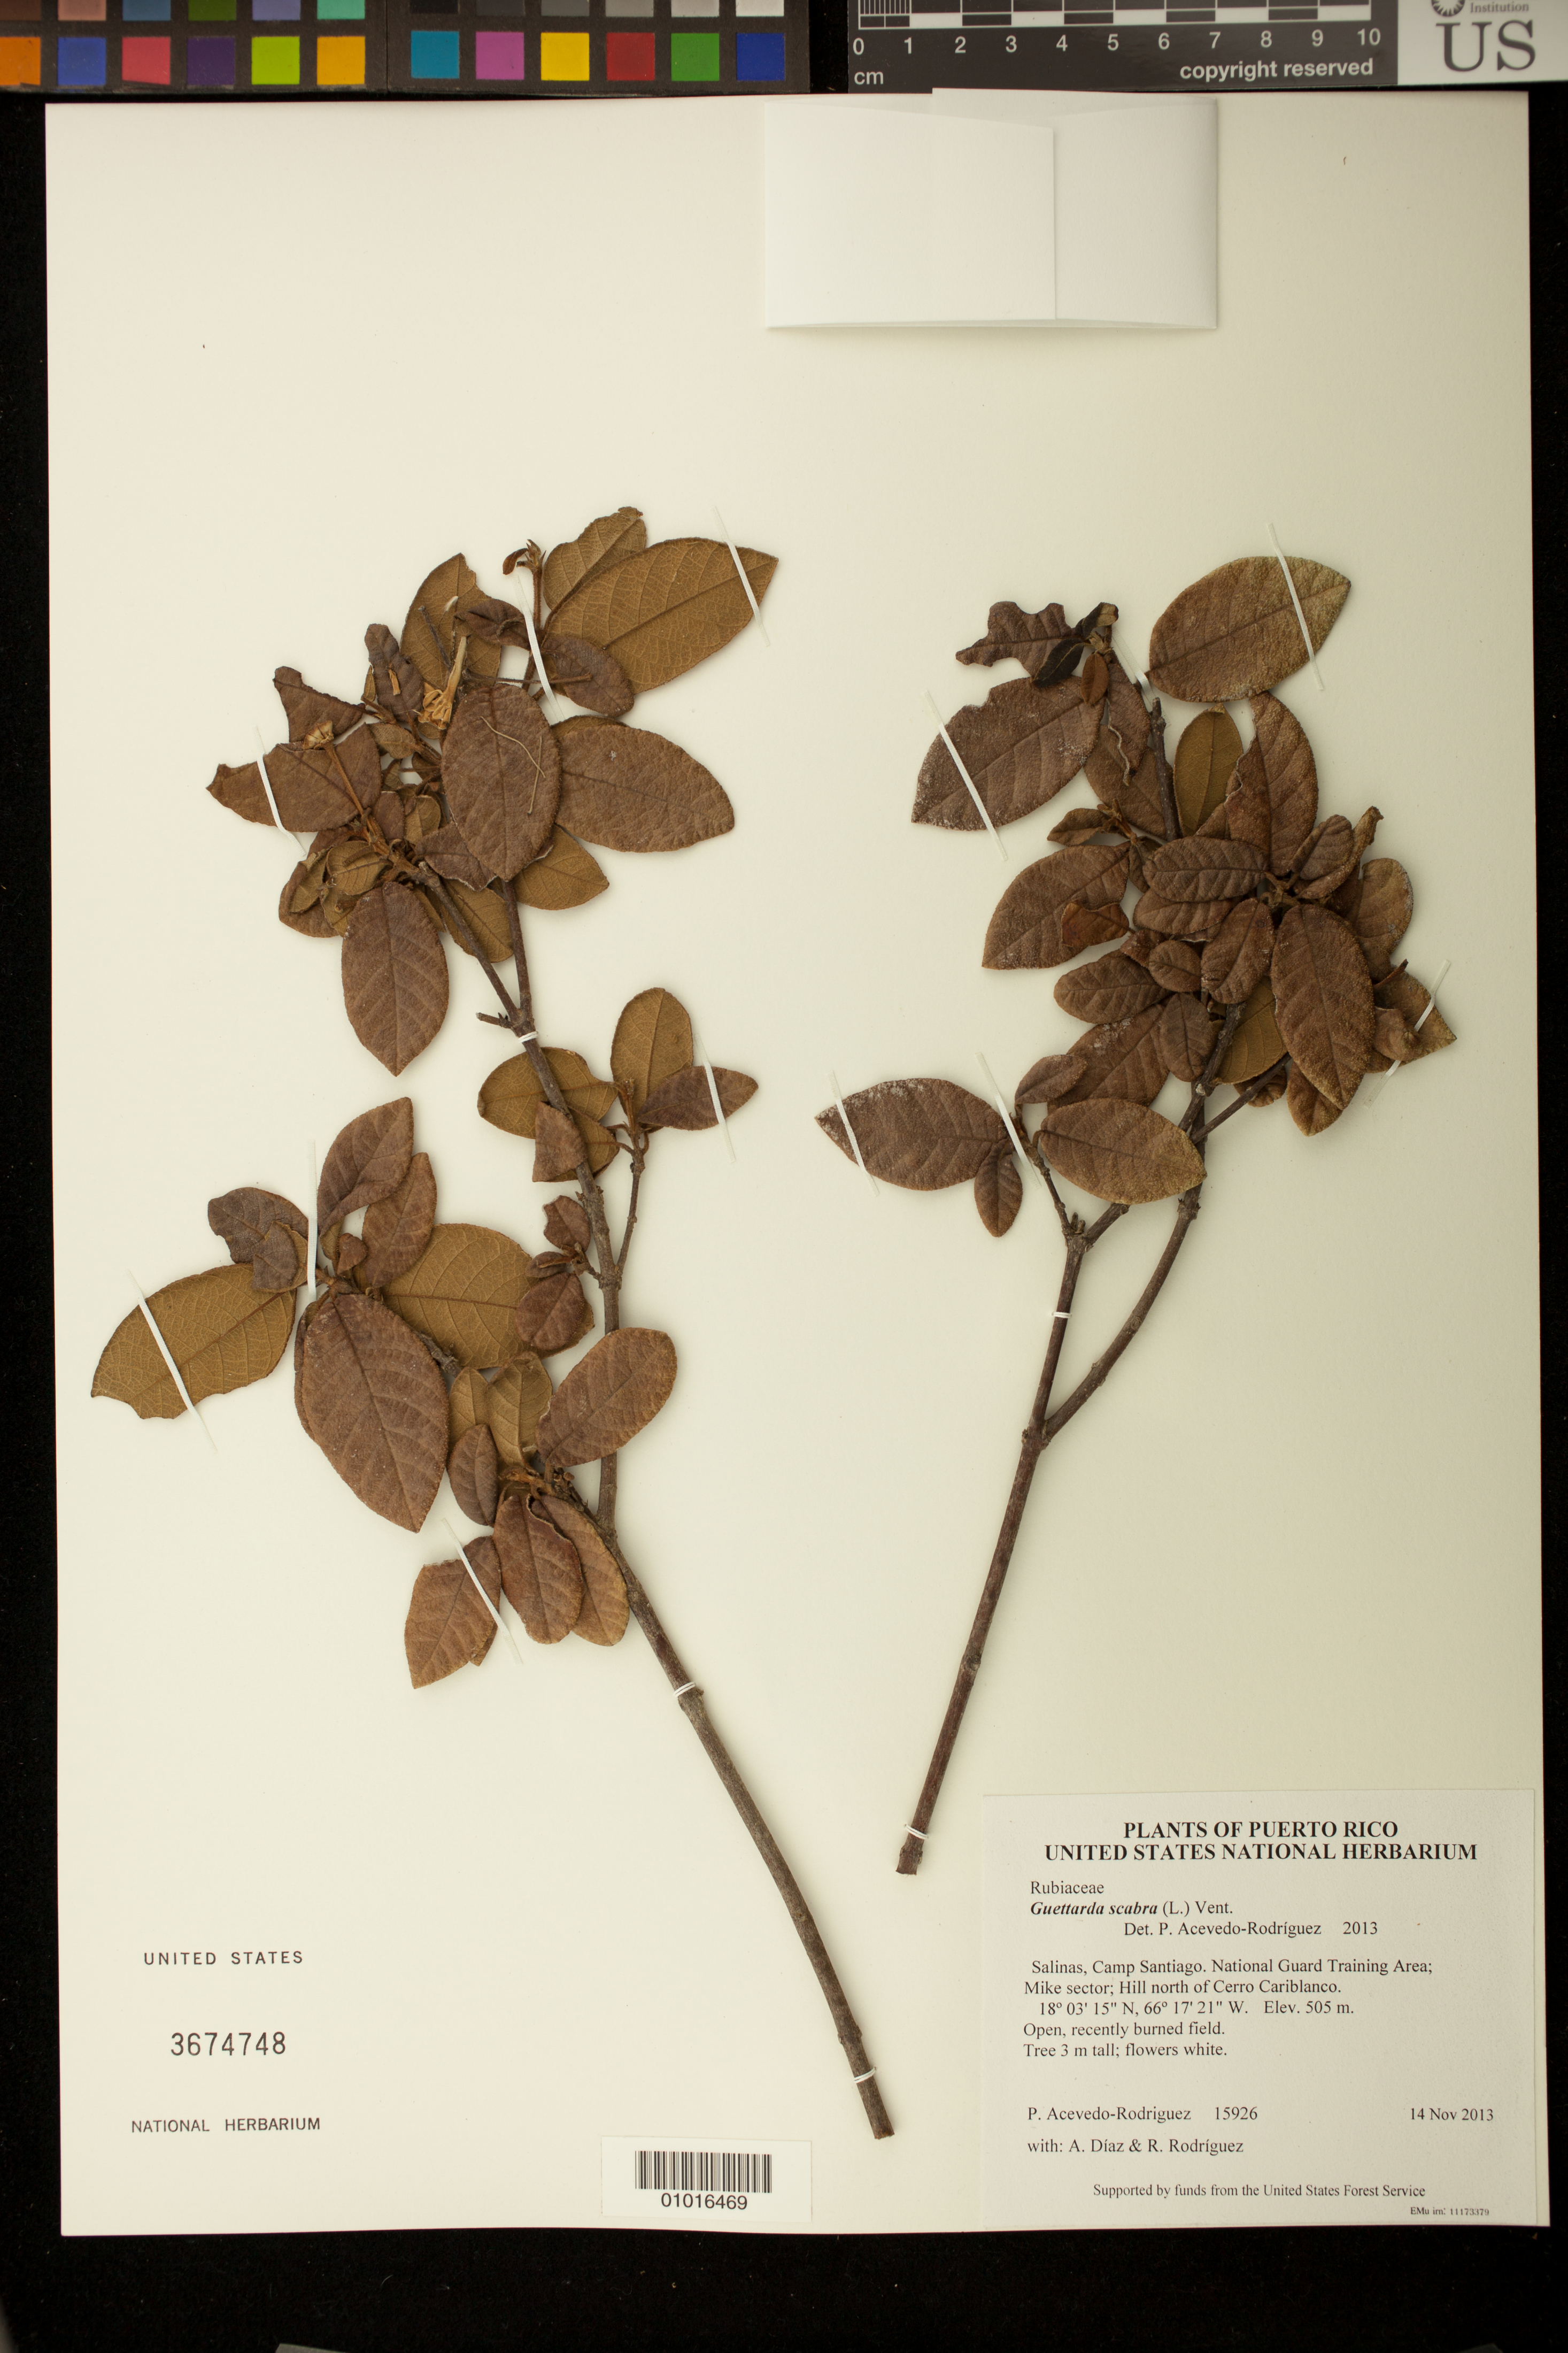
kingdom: Plantae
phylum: Tracheophyta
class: Magnoliopsida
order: Gentianales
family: Rubiaceae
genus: Guettarda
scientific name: Guettarda scabra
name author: (L.) Vent.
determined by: Acevedo-Rodríguez, P., (BOT), Smithsonian Institution - National Museum of Natural History (UNITED STATES)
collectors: P. Acevedo-Rodr., A. Díaz & R. Rodríguez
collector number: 15926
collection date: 2013-11-14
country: Puerto Rico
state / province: Salinas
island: Puerto Rico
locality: Camp Santiago. National Guard Training Area; Mike sector; Hill north of Cerro Cariblanco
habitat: Open, recently burned field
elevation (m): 505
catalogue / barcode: US 3674748